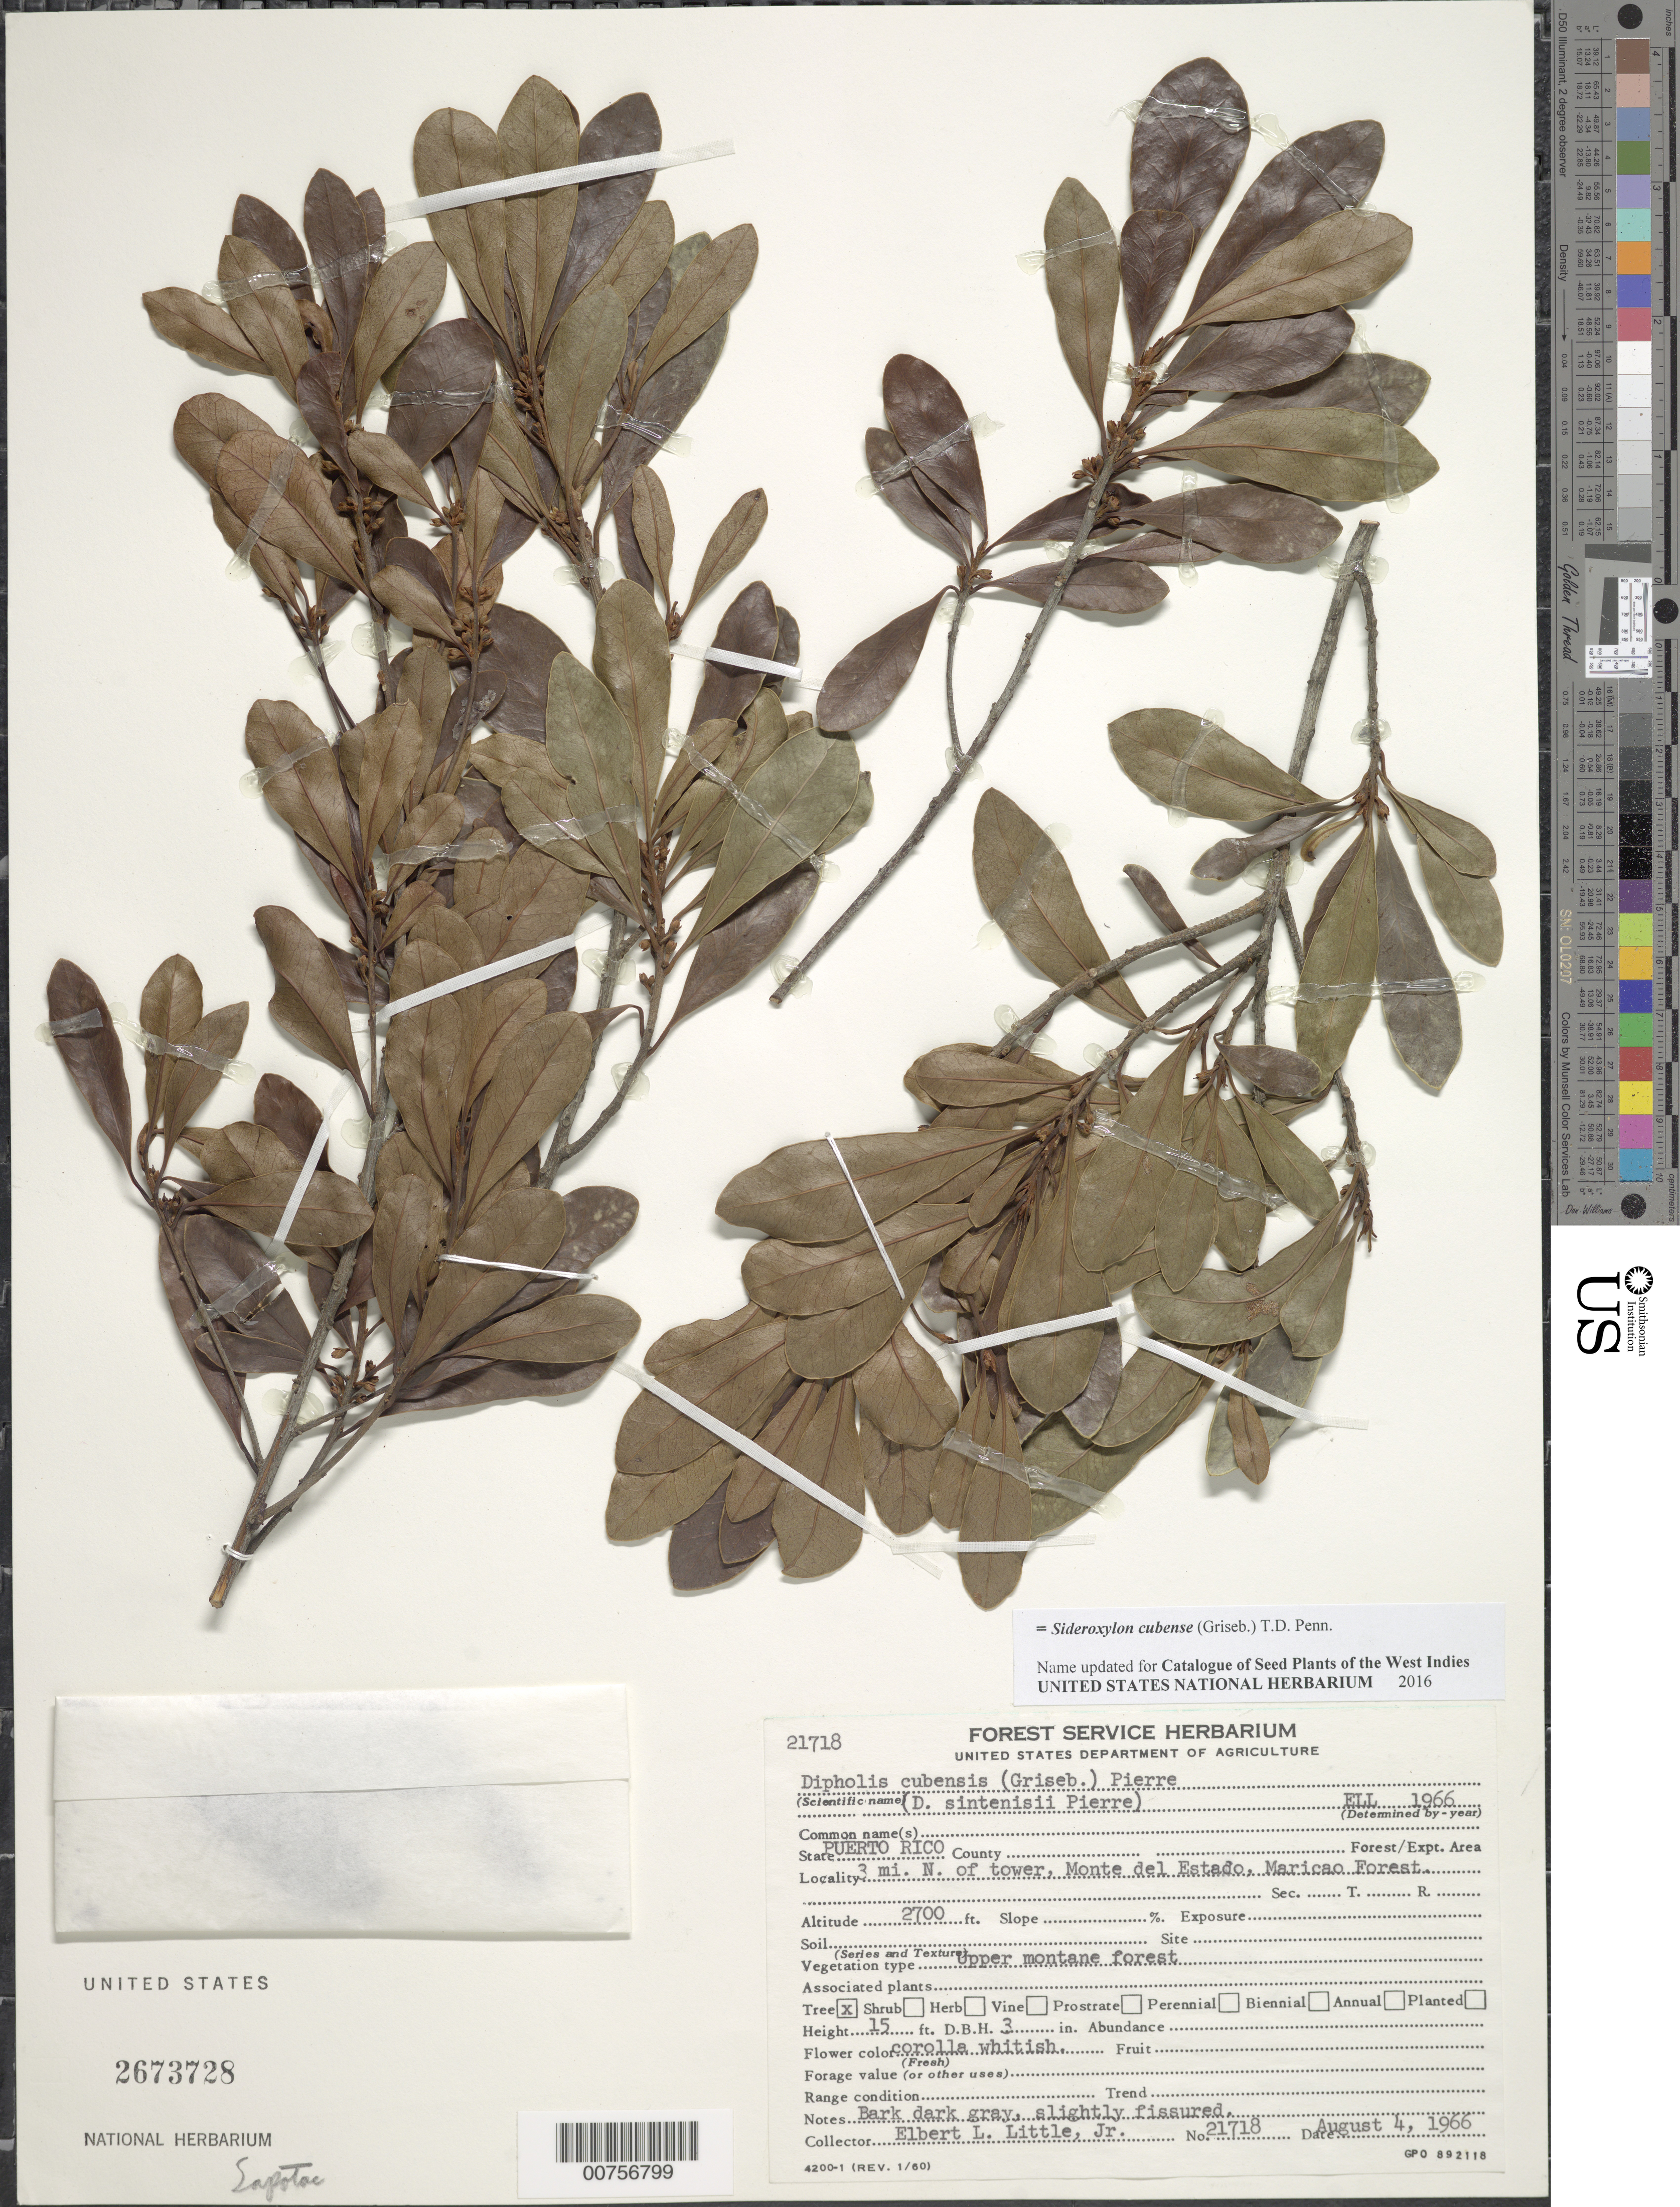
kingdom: Plantae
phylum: Tracheophyta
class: Magnoliopsida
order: Ericales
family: Sapotaceae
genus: Sideroxylon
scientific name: Sideroxylon cubense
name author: (Griseb.) T.D. Penn.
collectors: E. L. Little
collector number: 21718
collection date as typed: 04 Aug 1966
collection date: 1966-08-04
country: Puerto Rico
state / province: Maricao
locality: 3 mi N of tower, Monte del Estado, Maricao Forest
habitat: Upper montane forest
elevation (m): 823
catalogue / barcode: US 2673728